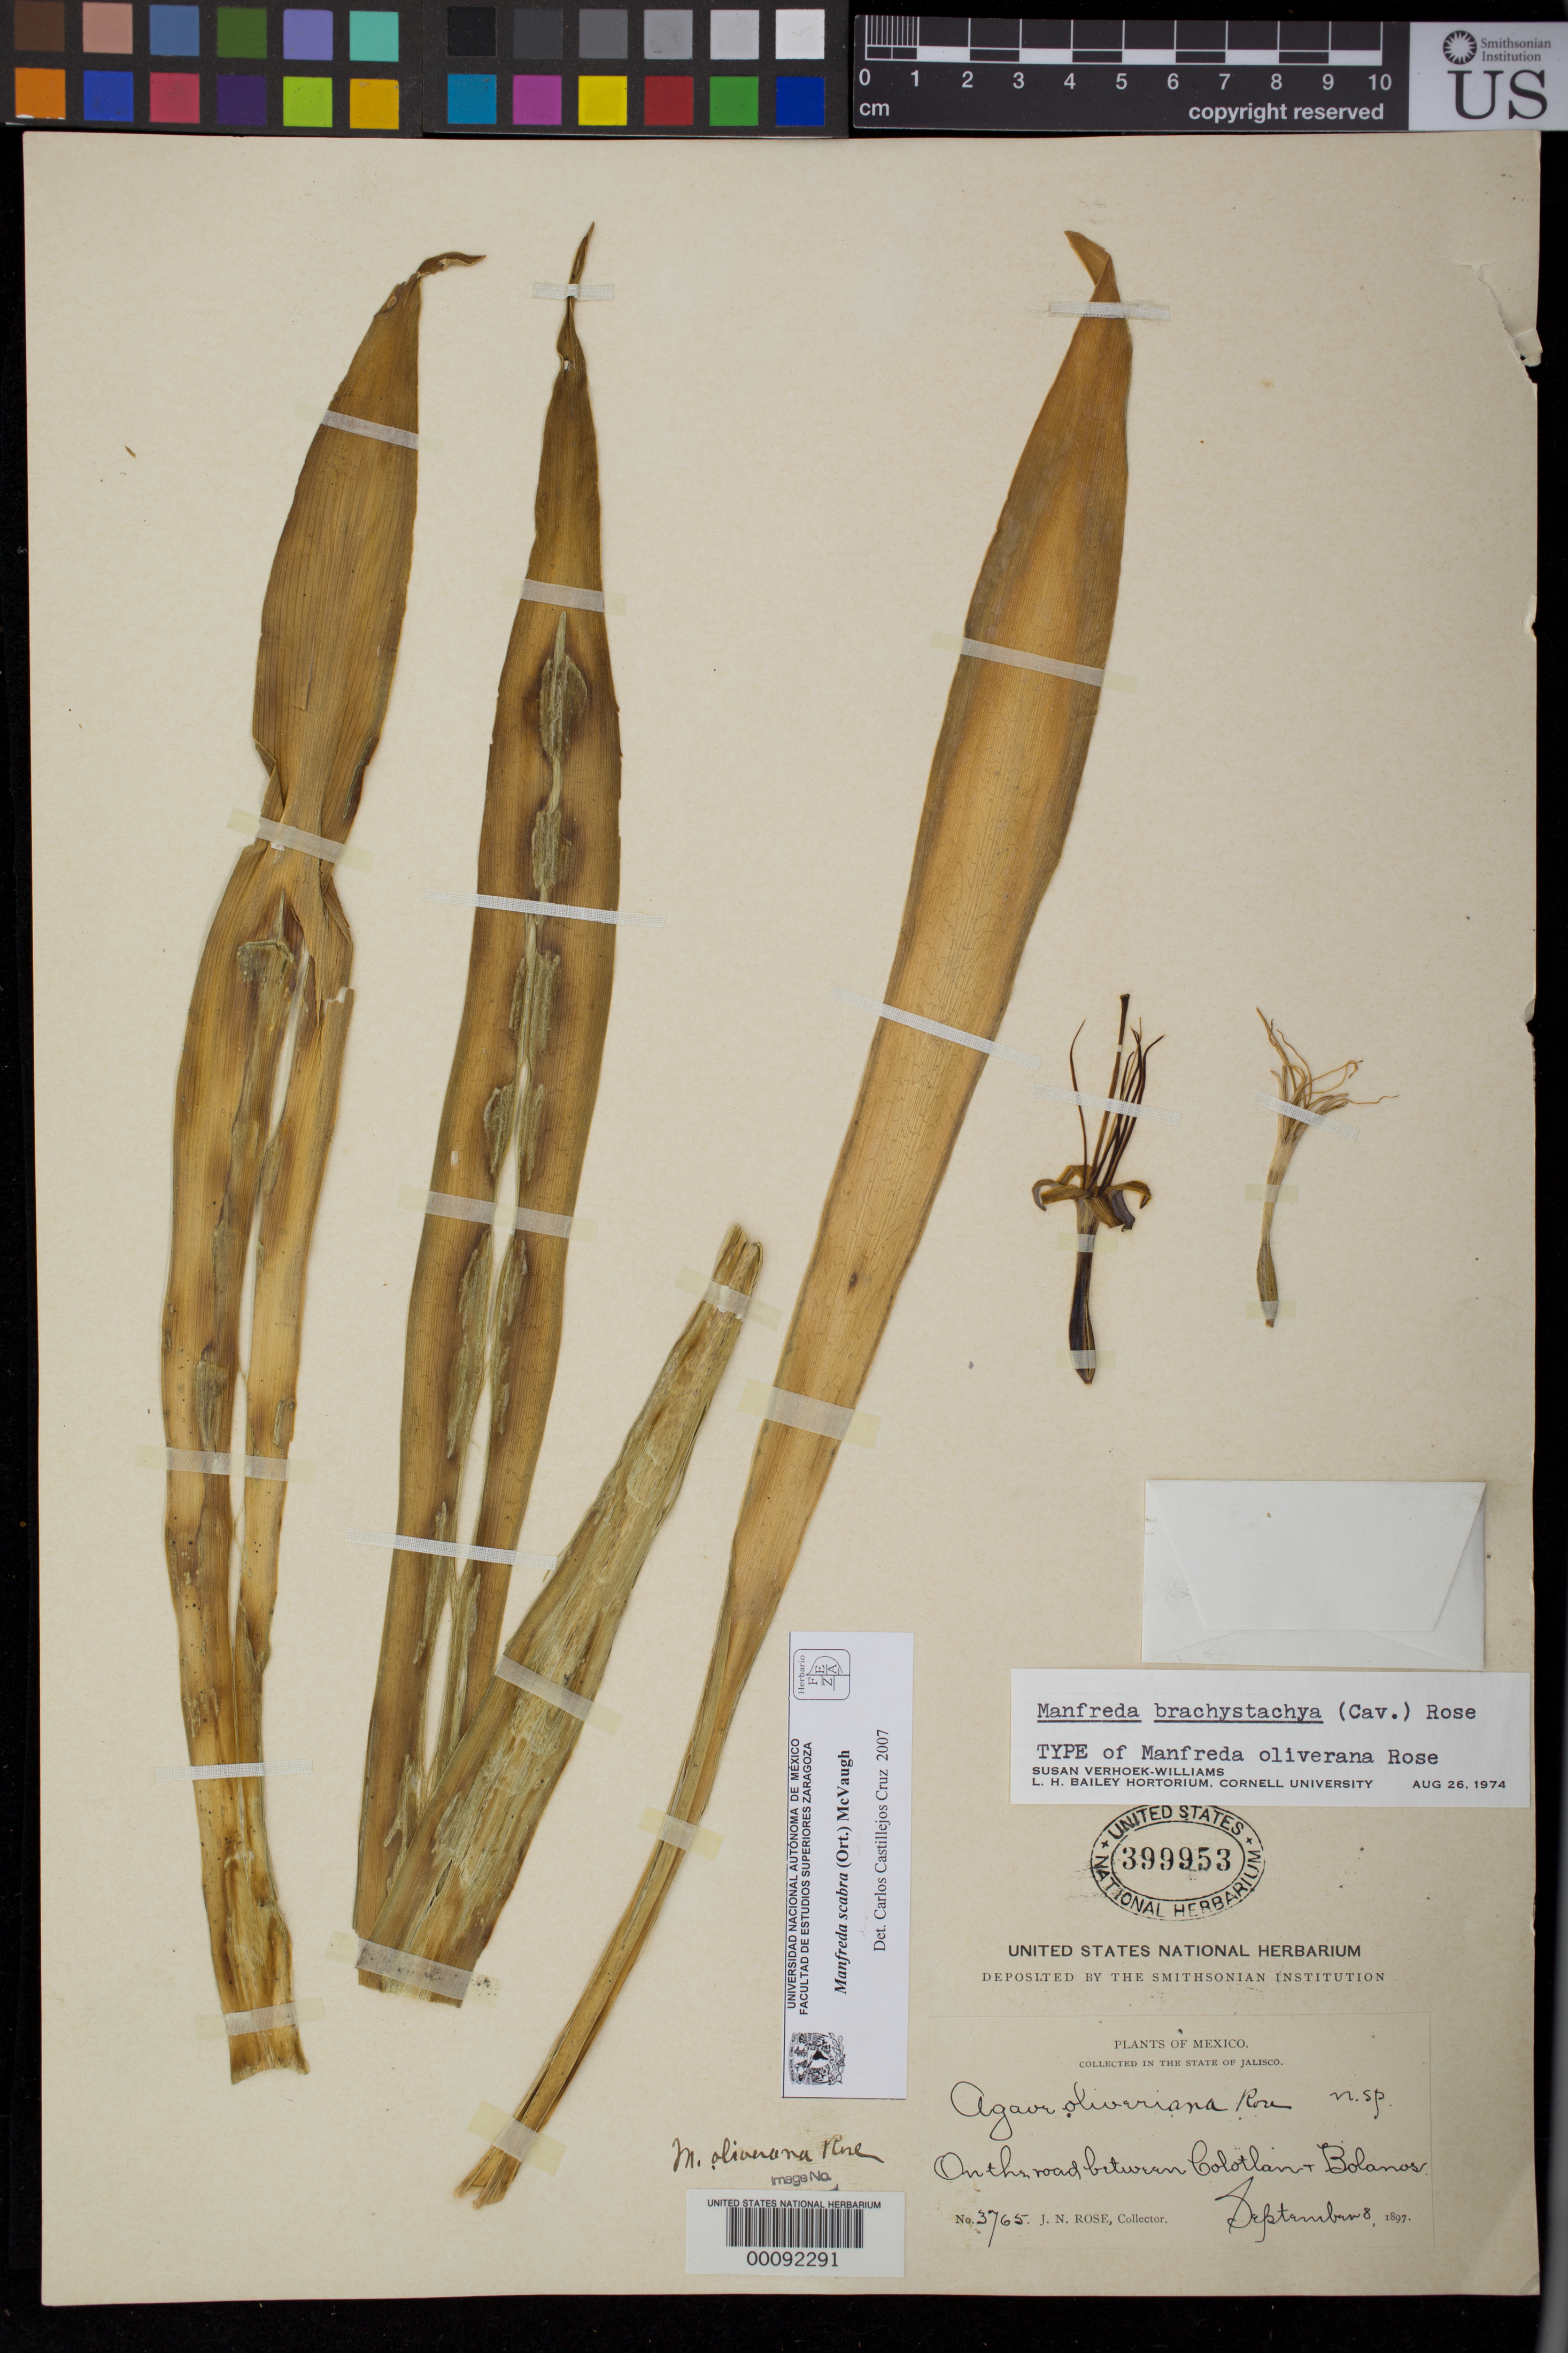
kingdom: Plantae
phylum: Tracheophyta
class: Liliopsida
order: Asparagales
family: Asparagaceae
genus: Manfreda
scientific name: Manfreda oliveriana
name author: Rose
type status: Type Collection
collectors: J. N. Rose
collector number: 3765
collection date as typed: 08 Sep 1897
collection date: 1897-09-08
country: Mexico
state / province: Jalisco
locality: Road between Colotlan and Bolaños.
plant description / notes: Note: no indication on specimens that they were made from cultivation.; Protologue, "rootstock of this Manfreda were collected by J.N. Rose along the road between Colotlan and Bolañs in the state of Jalisco, September 8, 1897, and were flowered by Mr. George W. Oliver in the Botanic Garden at Washington, August, 1898"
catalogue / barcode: US 399953